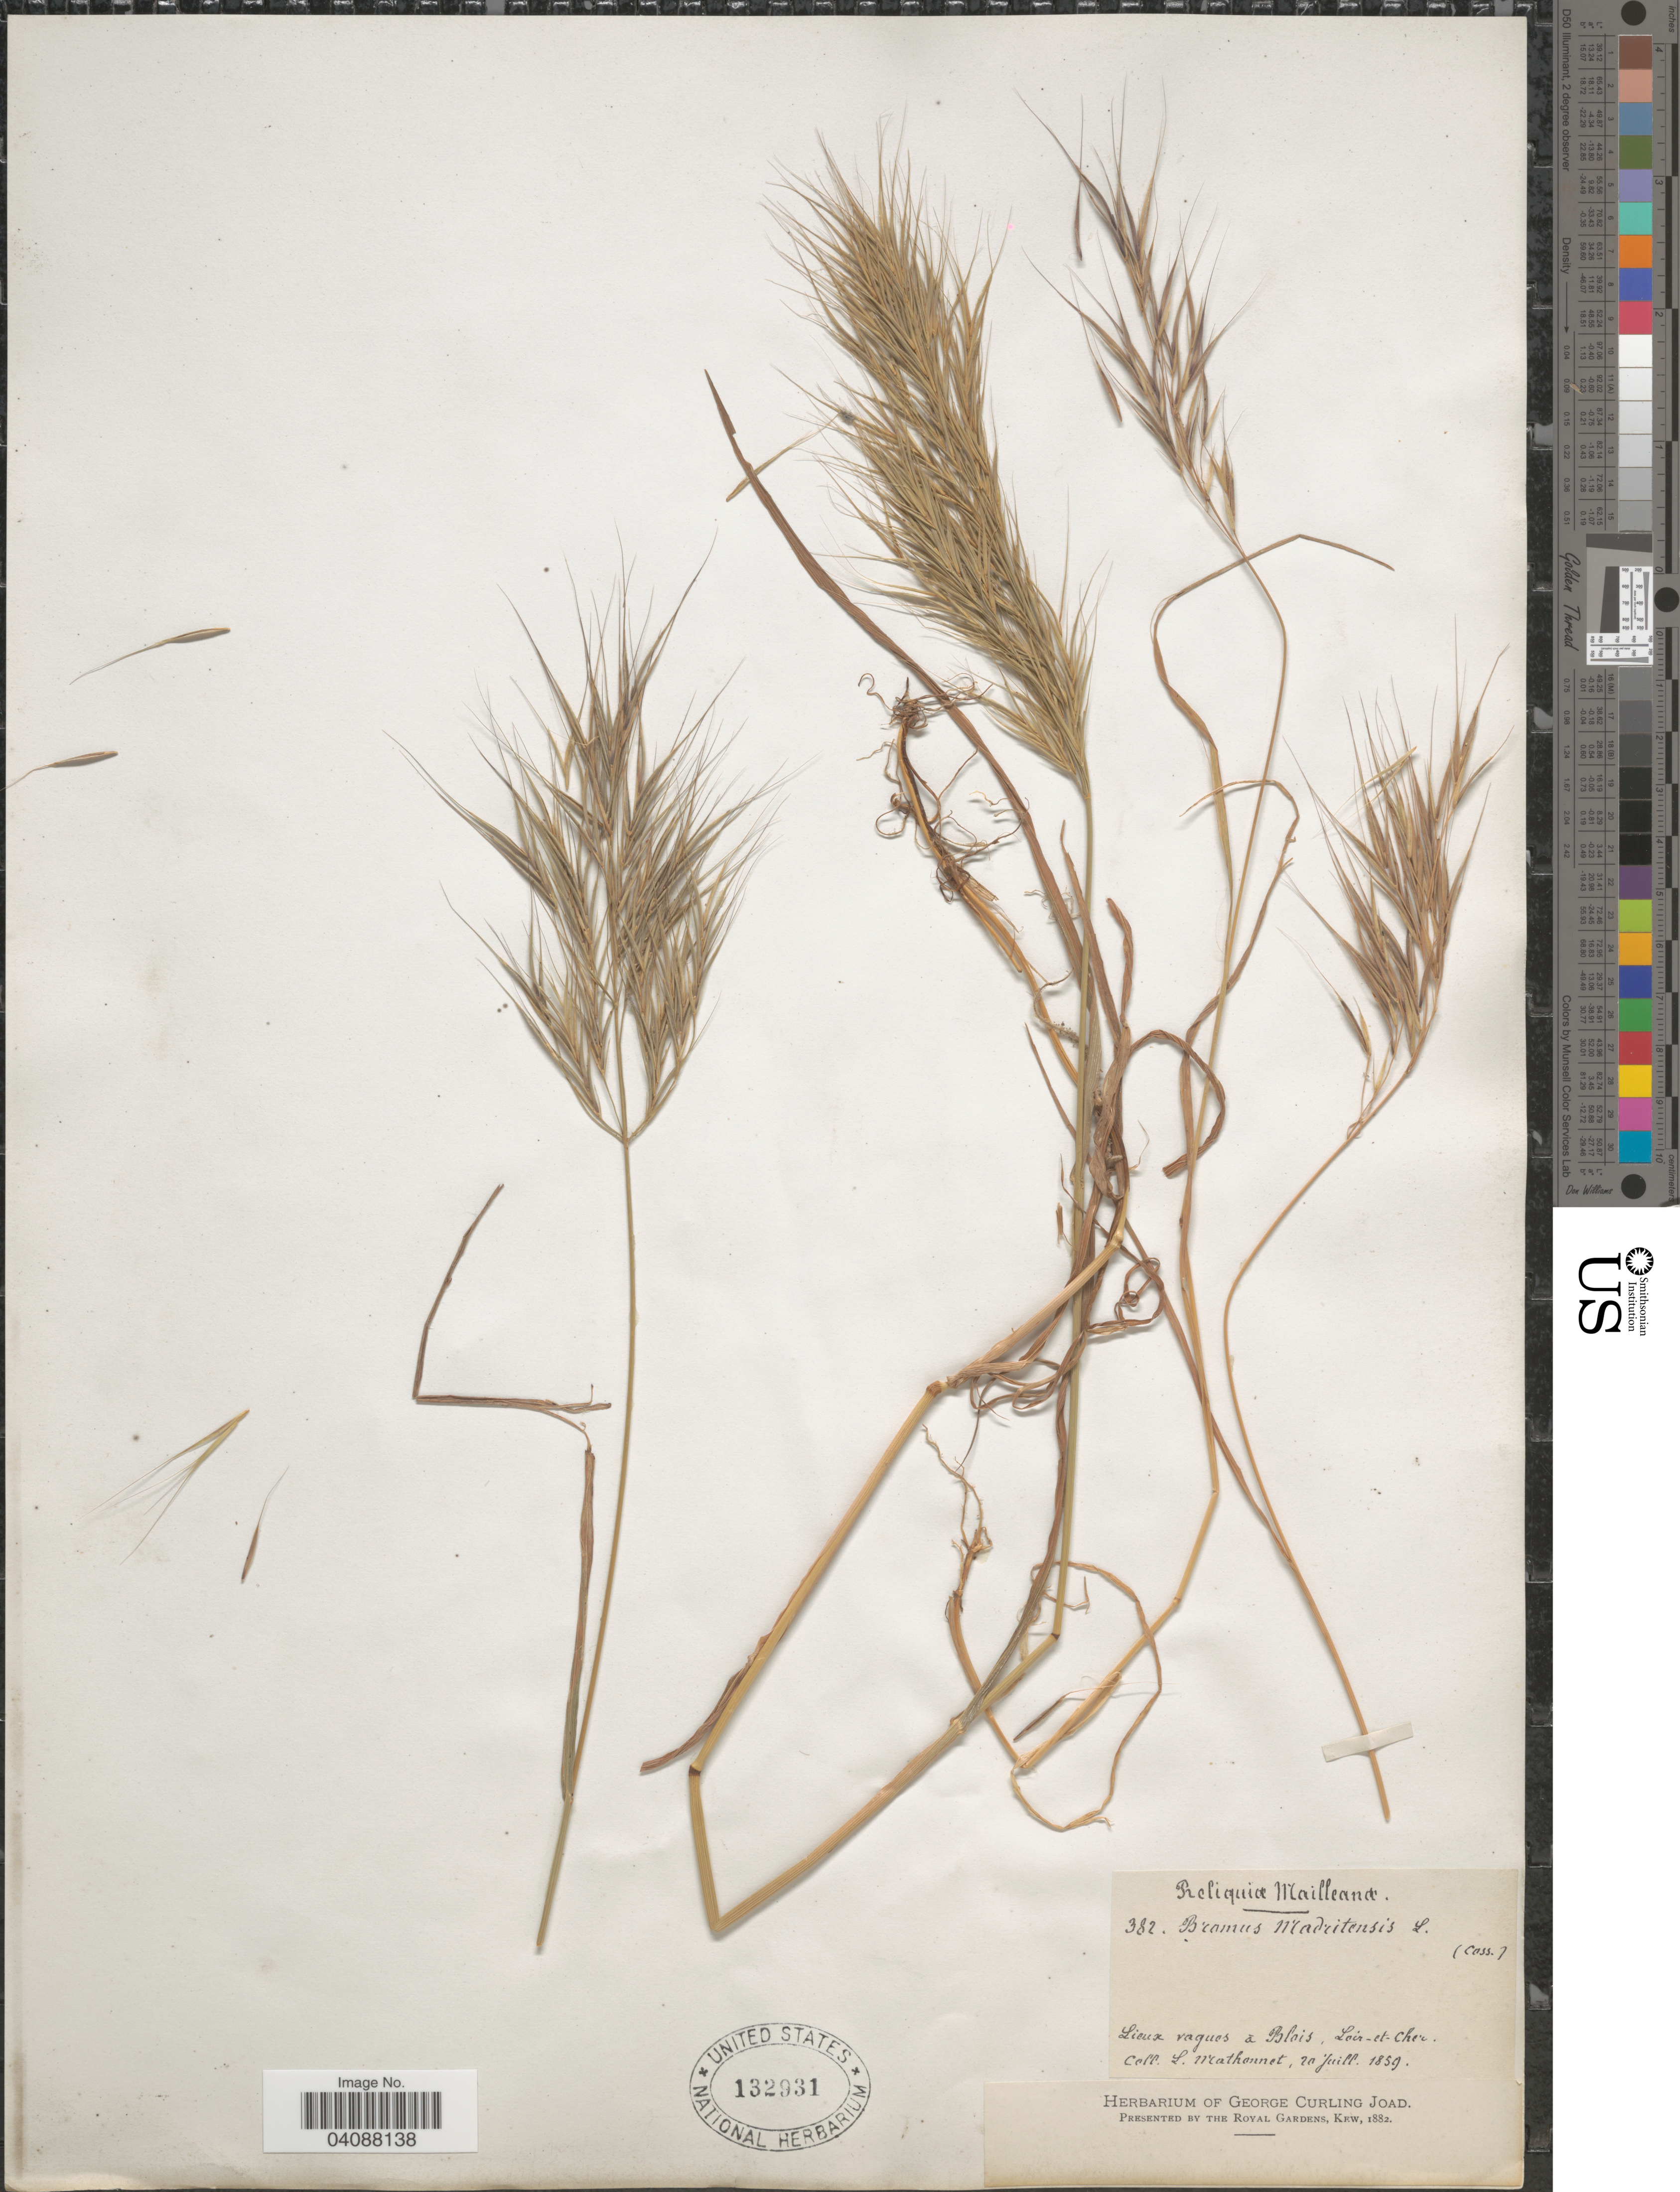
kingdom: Plantae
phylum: Tracheophyta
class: Liliopsida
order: Poales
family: Poaceae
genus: Bromus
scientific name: Bromus madritensis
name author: L.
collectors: L. Mathonnet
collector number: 382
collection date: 1859-07-20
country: France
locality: Lieux vagues à Blais, Loir-et-Cher.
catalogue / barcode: US 132931